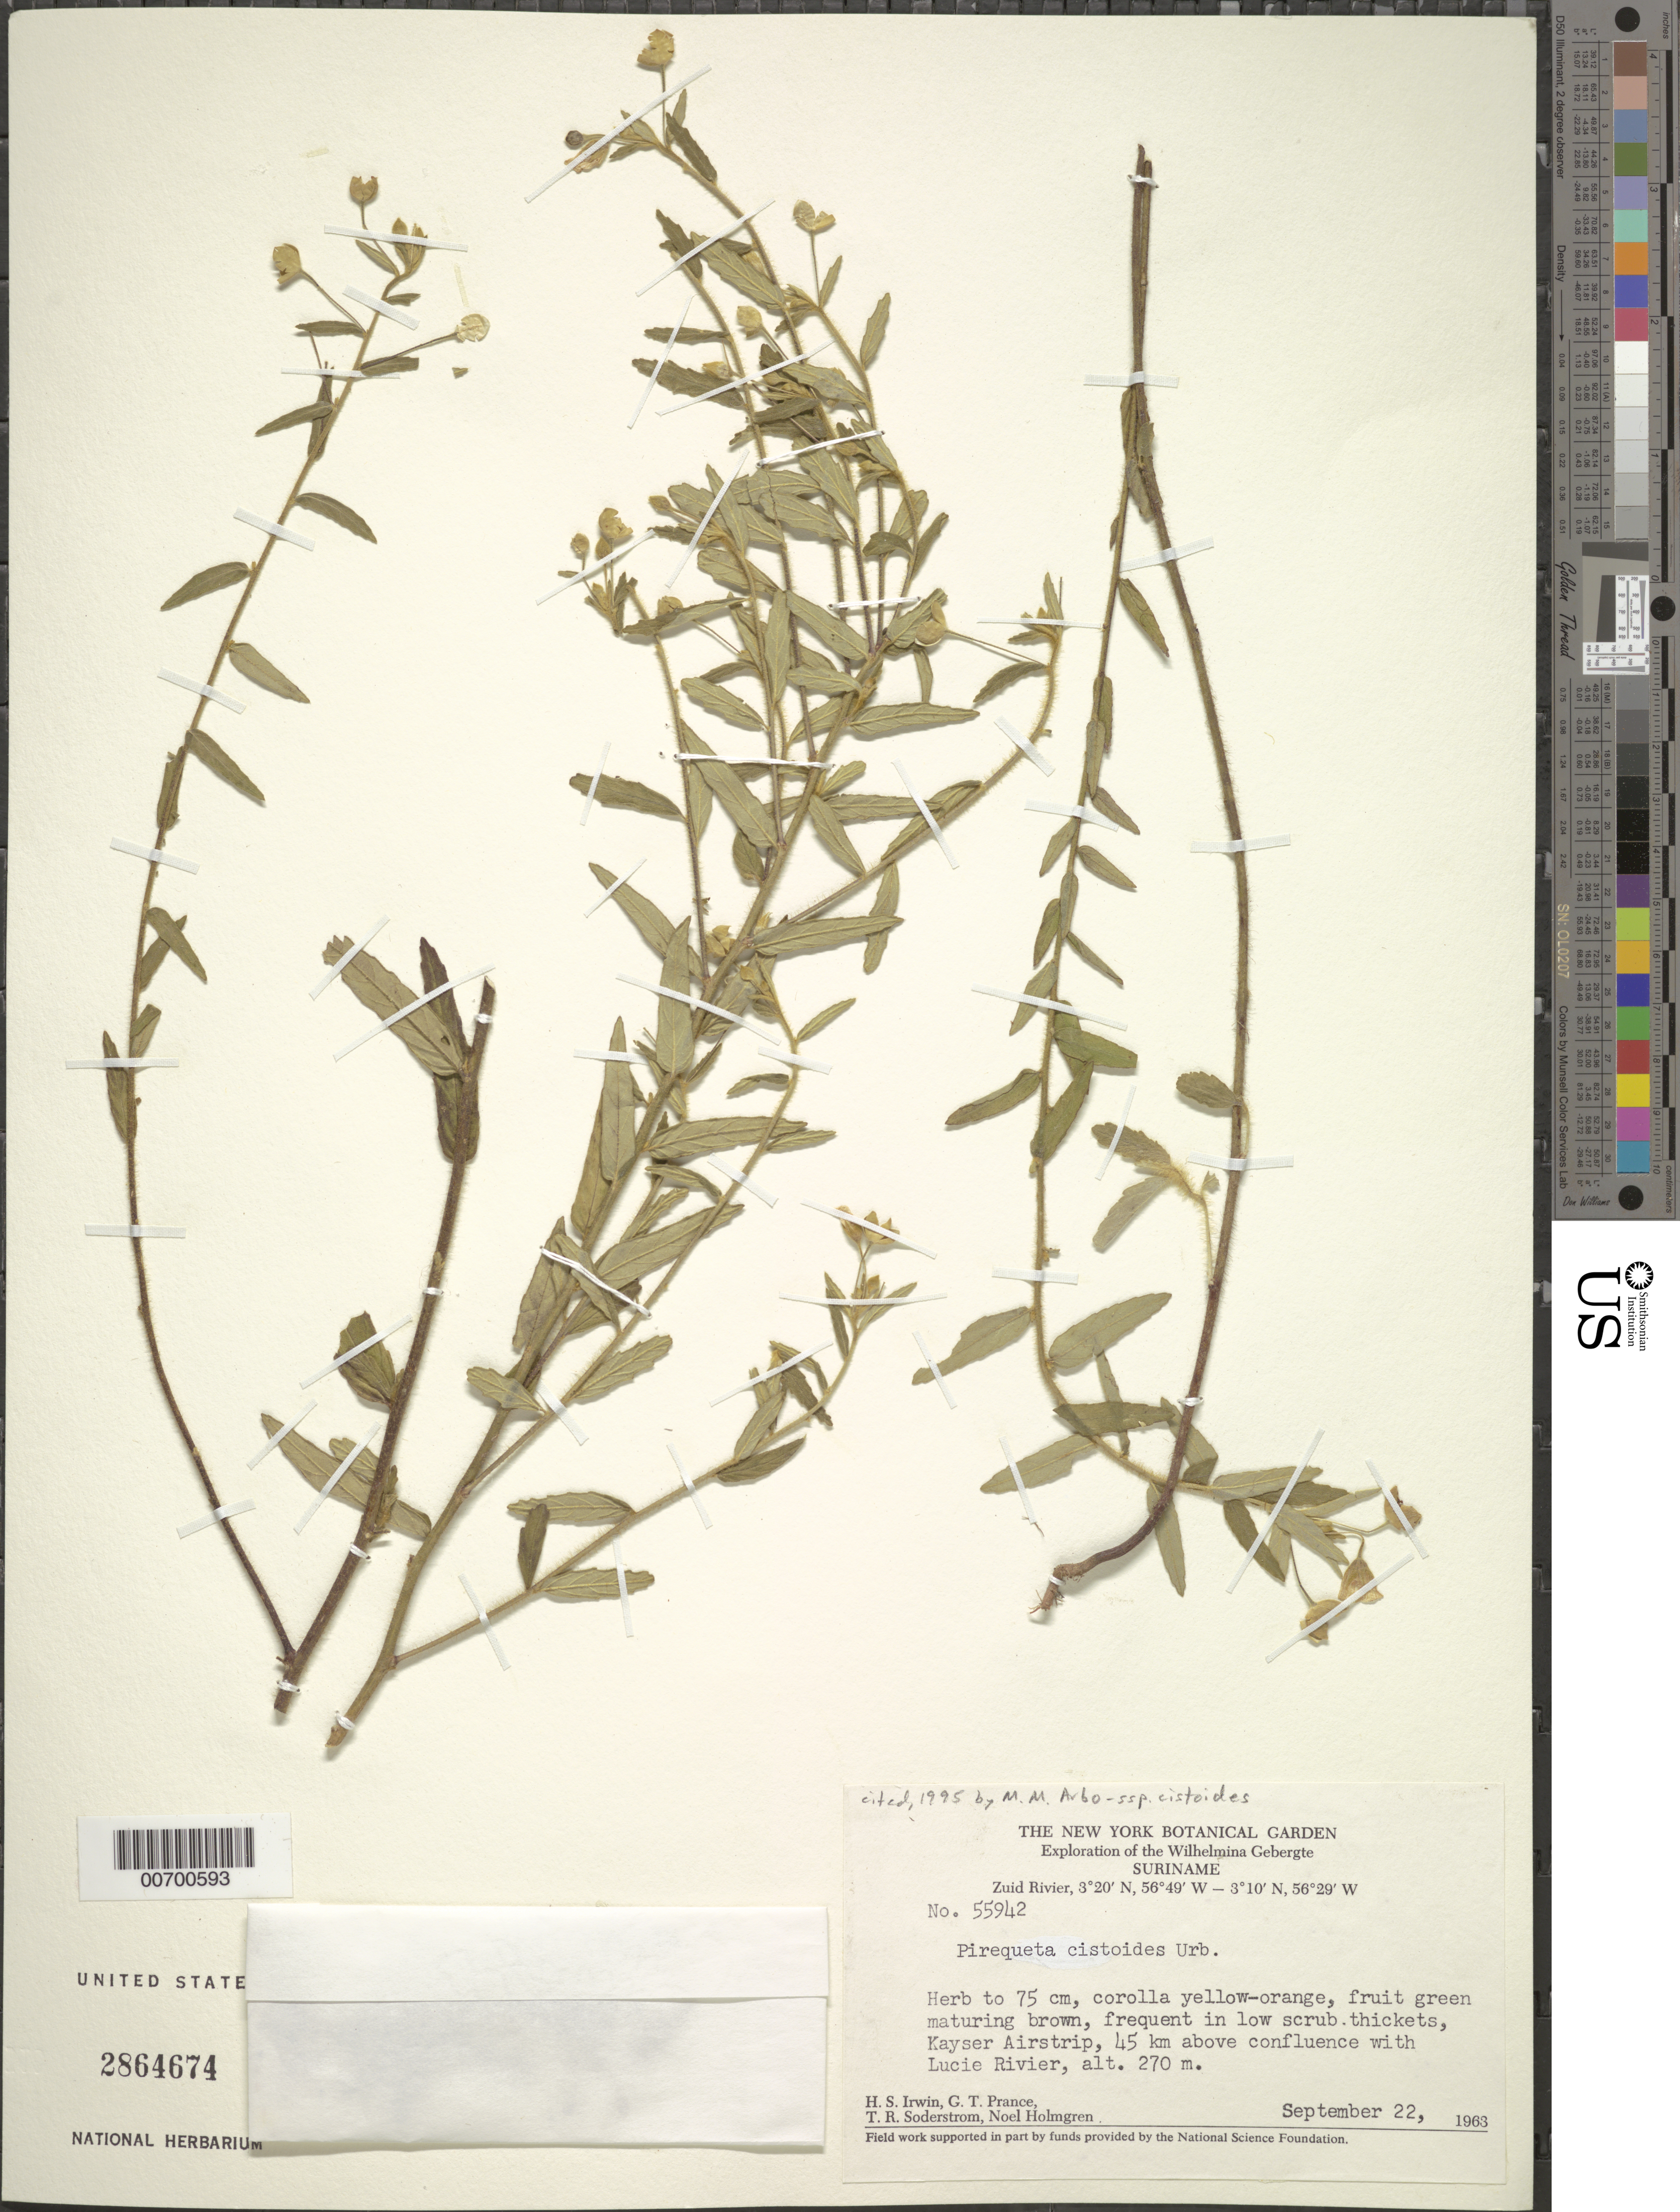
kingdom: Plantae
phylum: Tracheophyta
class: Magnoliopsida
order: Malpighiales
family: Turneraceae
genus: Piriqueta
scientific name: Piriqueta cistoides subsp. cistoides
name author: (L.) Griseb.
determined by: Arbo, M. M.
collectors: H. Irwin, G. T. Prance, T. R. Soderstrom & N. H. Holmgren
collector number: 55942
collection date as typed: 22-Sep-63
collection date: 1963-09-22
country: Suriname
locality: Kayser Airstrip, Zuid R., 45 km above confl. with Lucie R., Wilhelmina Gebergte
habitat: Low scrub thickets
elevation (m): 270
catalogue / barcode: US 2864674